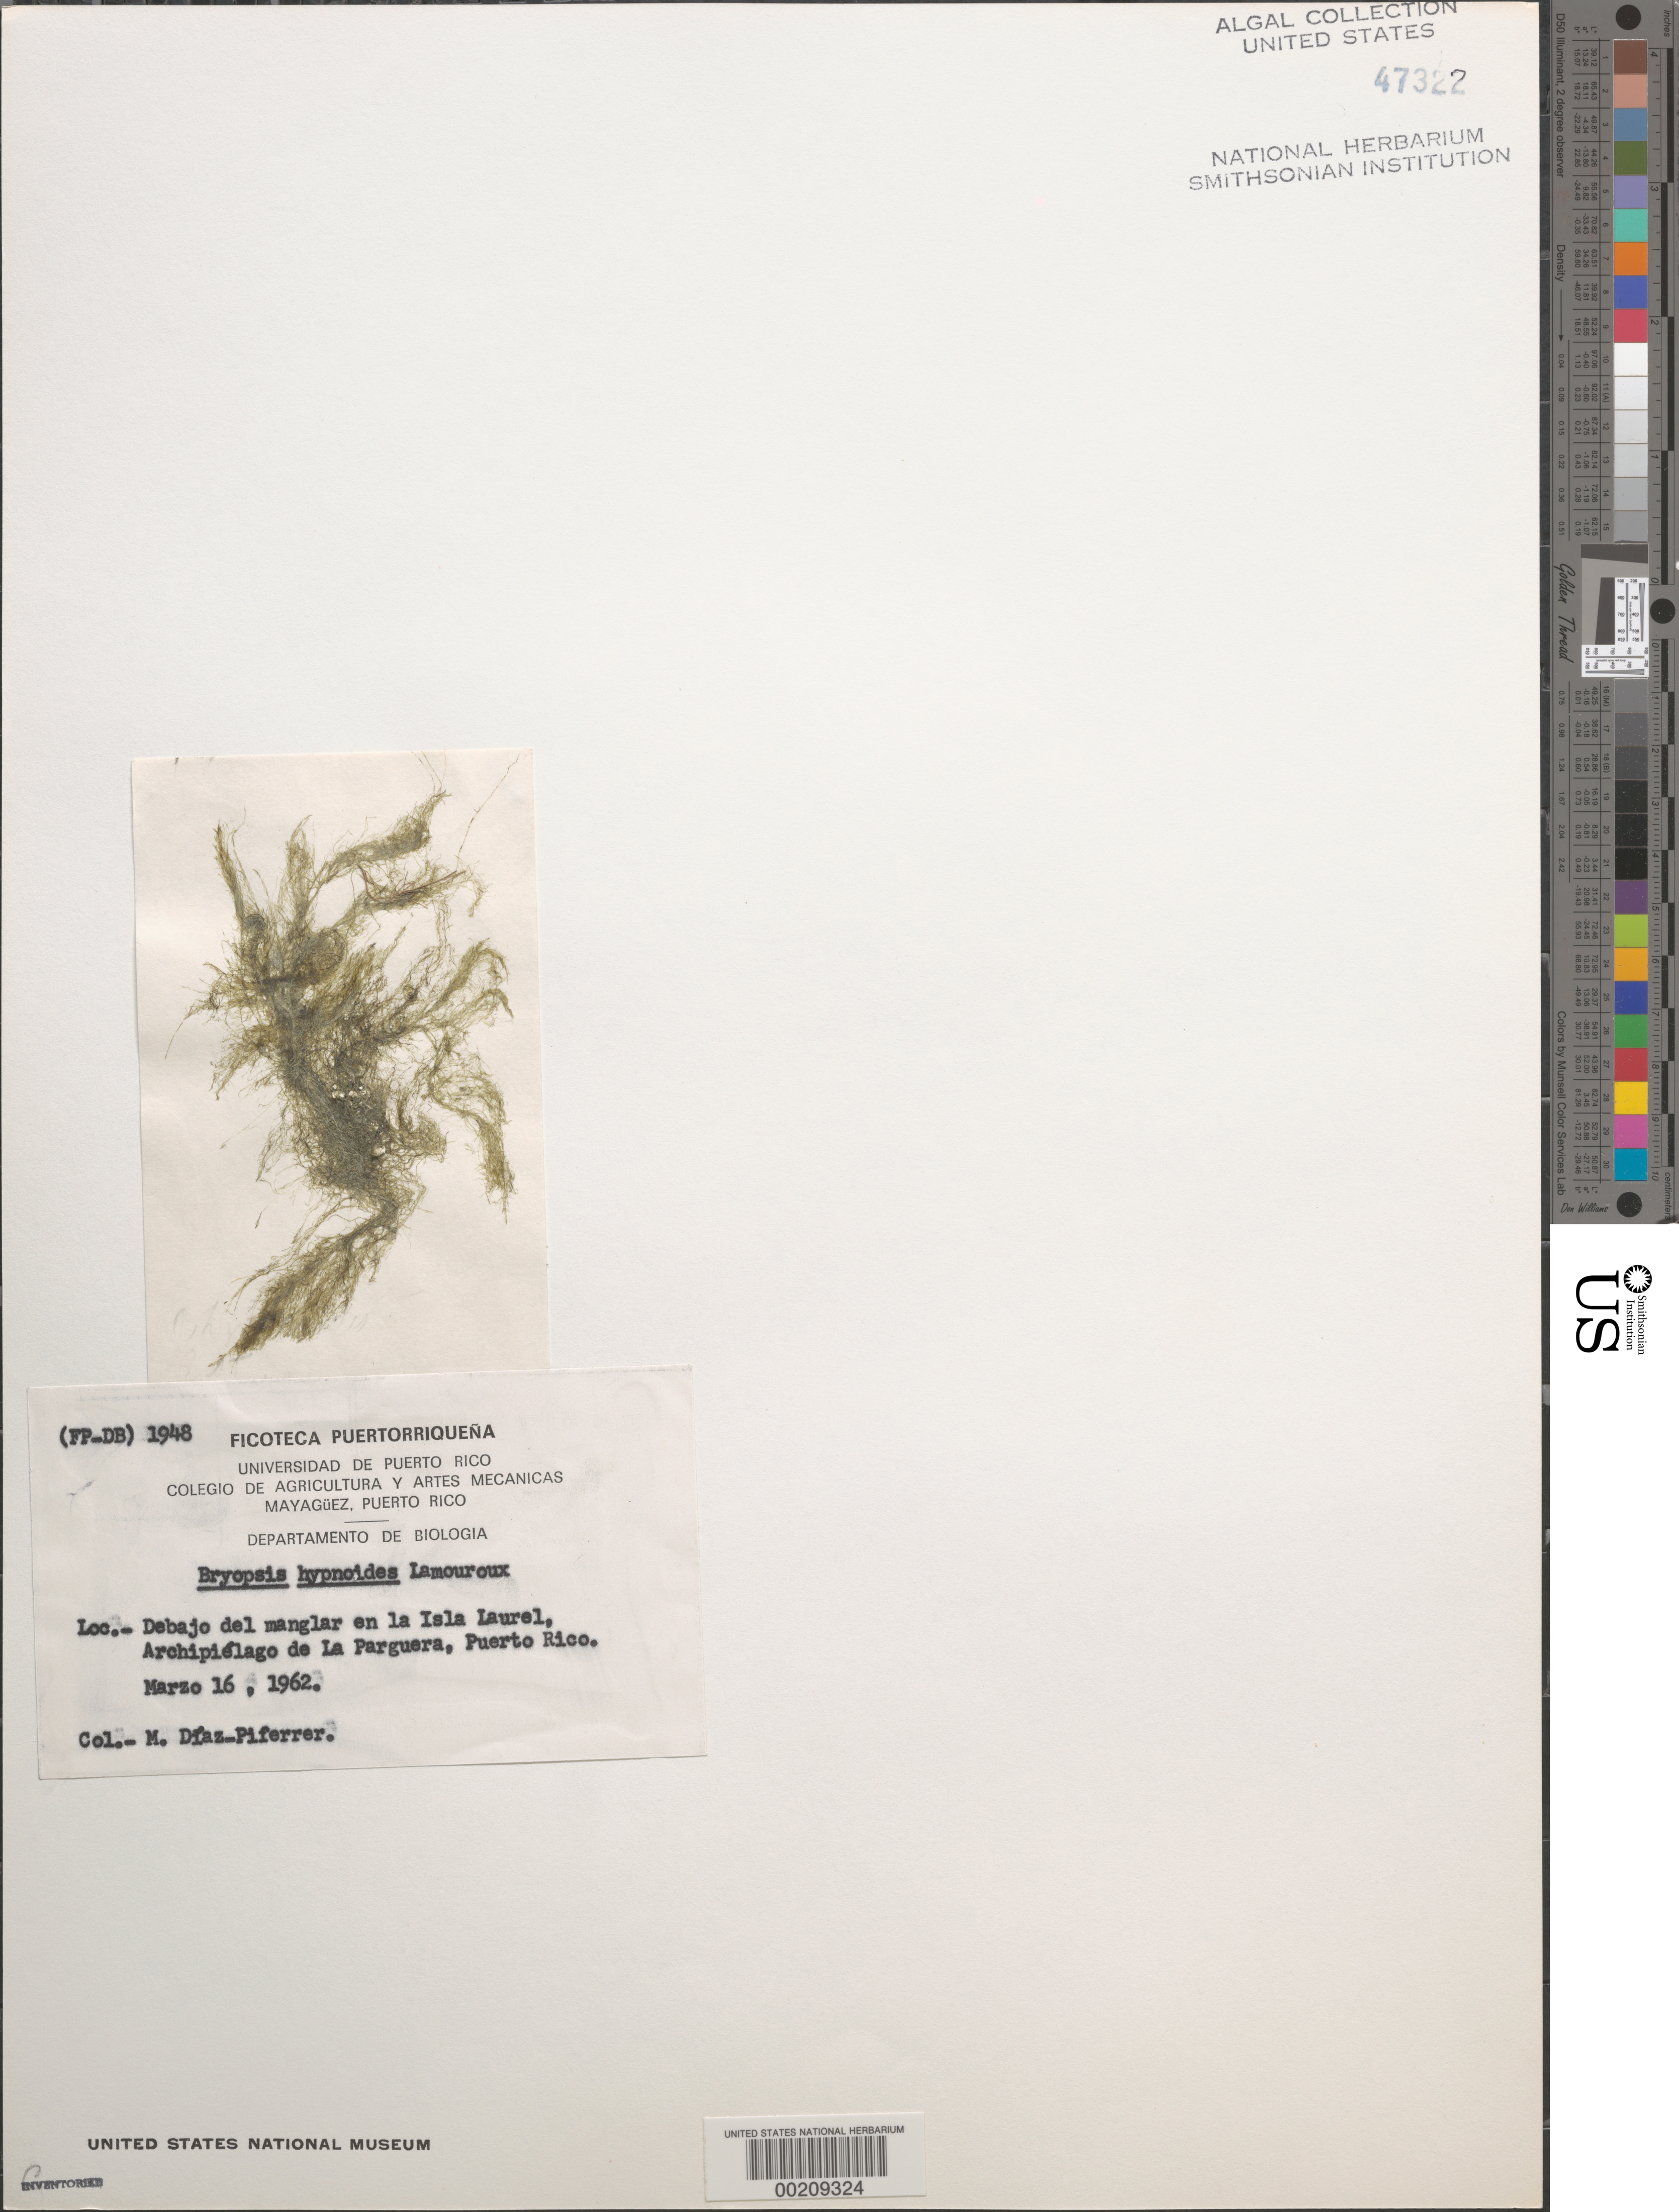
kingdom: Plantae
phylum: Chlorophyta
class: Ulvophyceae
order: Bryopsidales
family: Bryopsidaceae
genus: Bryopsis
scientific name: Bryopsis hypnoides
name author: J.V.Lamouroux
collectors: M. Diaz-Piferrer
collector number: (fp-db) 1948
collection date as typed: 16 Mar 1962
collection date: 1962-03-16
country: Puerto Rico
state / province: Lajas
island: Isla Laurel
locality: La Parguera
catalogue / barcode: US 47322